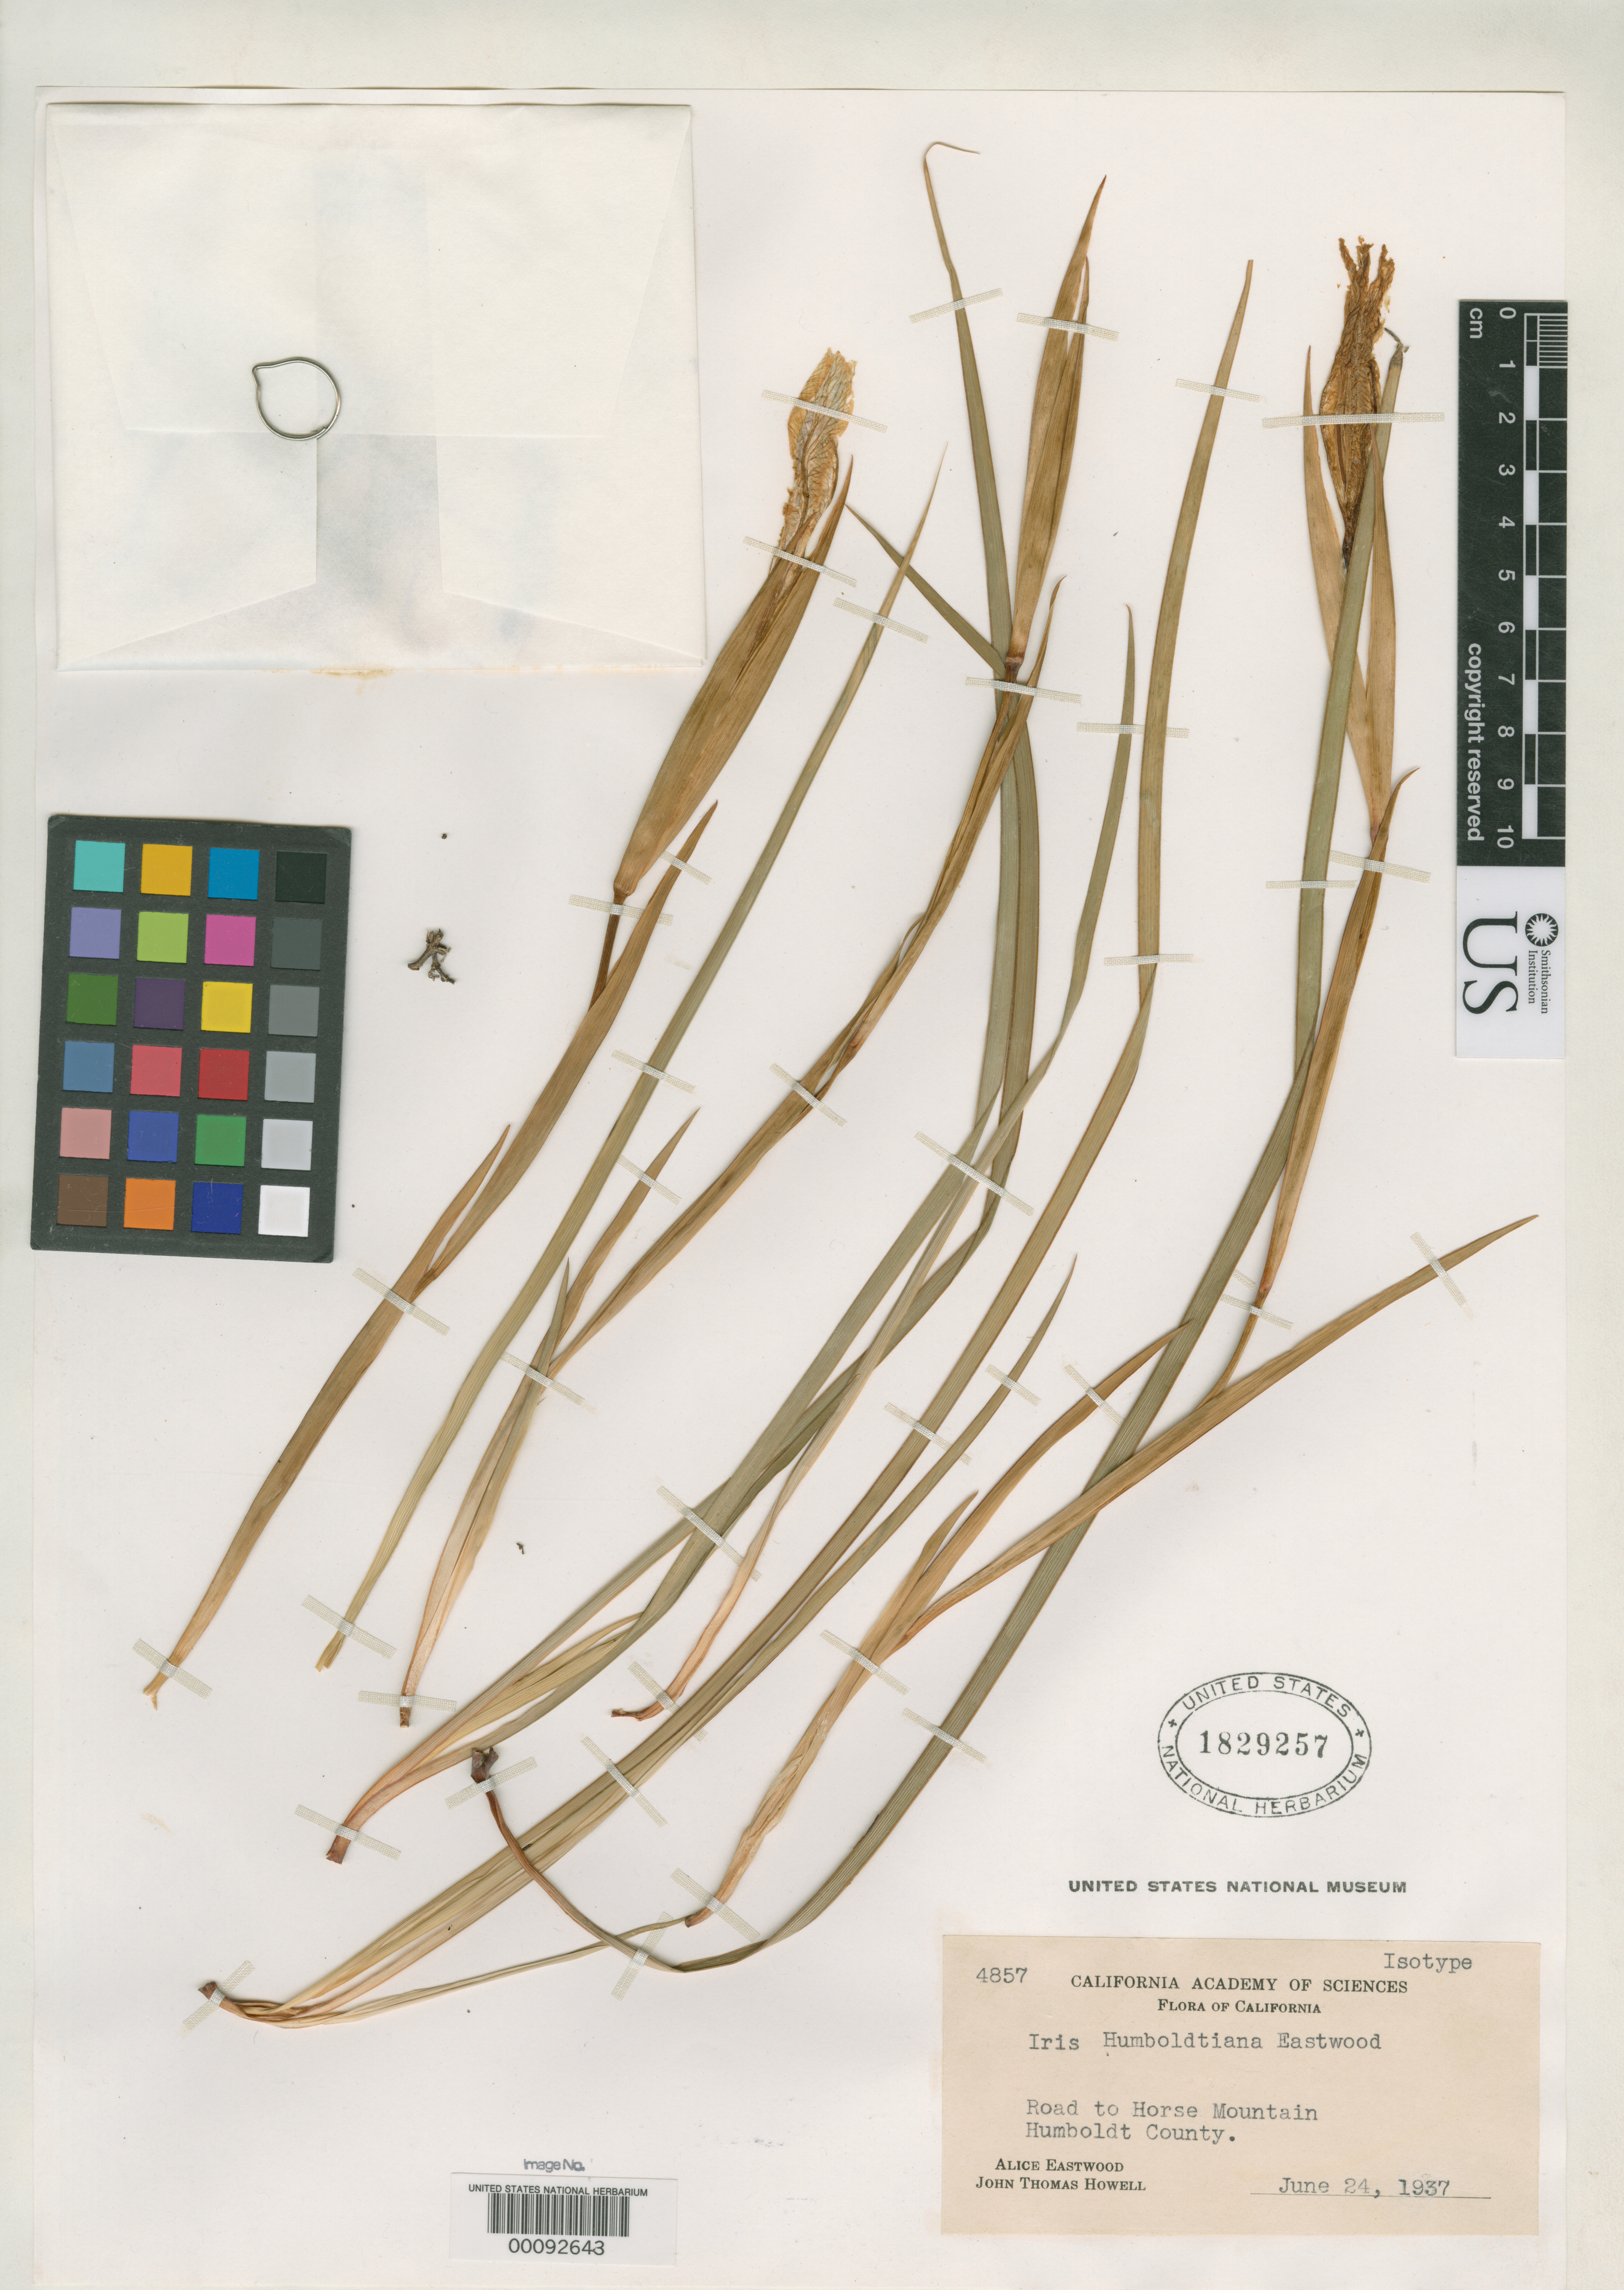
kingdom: Plantae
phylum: Tracheophyta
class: Liliopsida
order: Asparagales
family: Iridaceae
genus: Iris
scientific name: Iris humboldtiana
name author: Eastw.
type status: Isotype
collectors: A. Eastwood & J. T. Howell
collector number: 4857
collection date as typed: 24 Jun 1937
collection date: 1937-06-24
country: United States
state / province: California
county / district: Humboldt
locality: Road to Horse Mountain.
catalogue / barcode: US 1829257